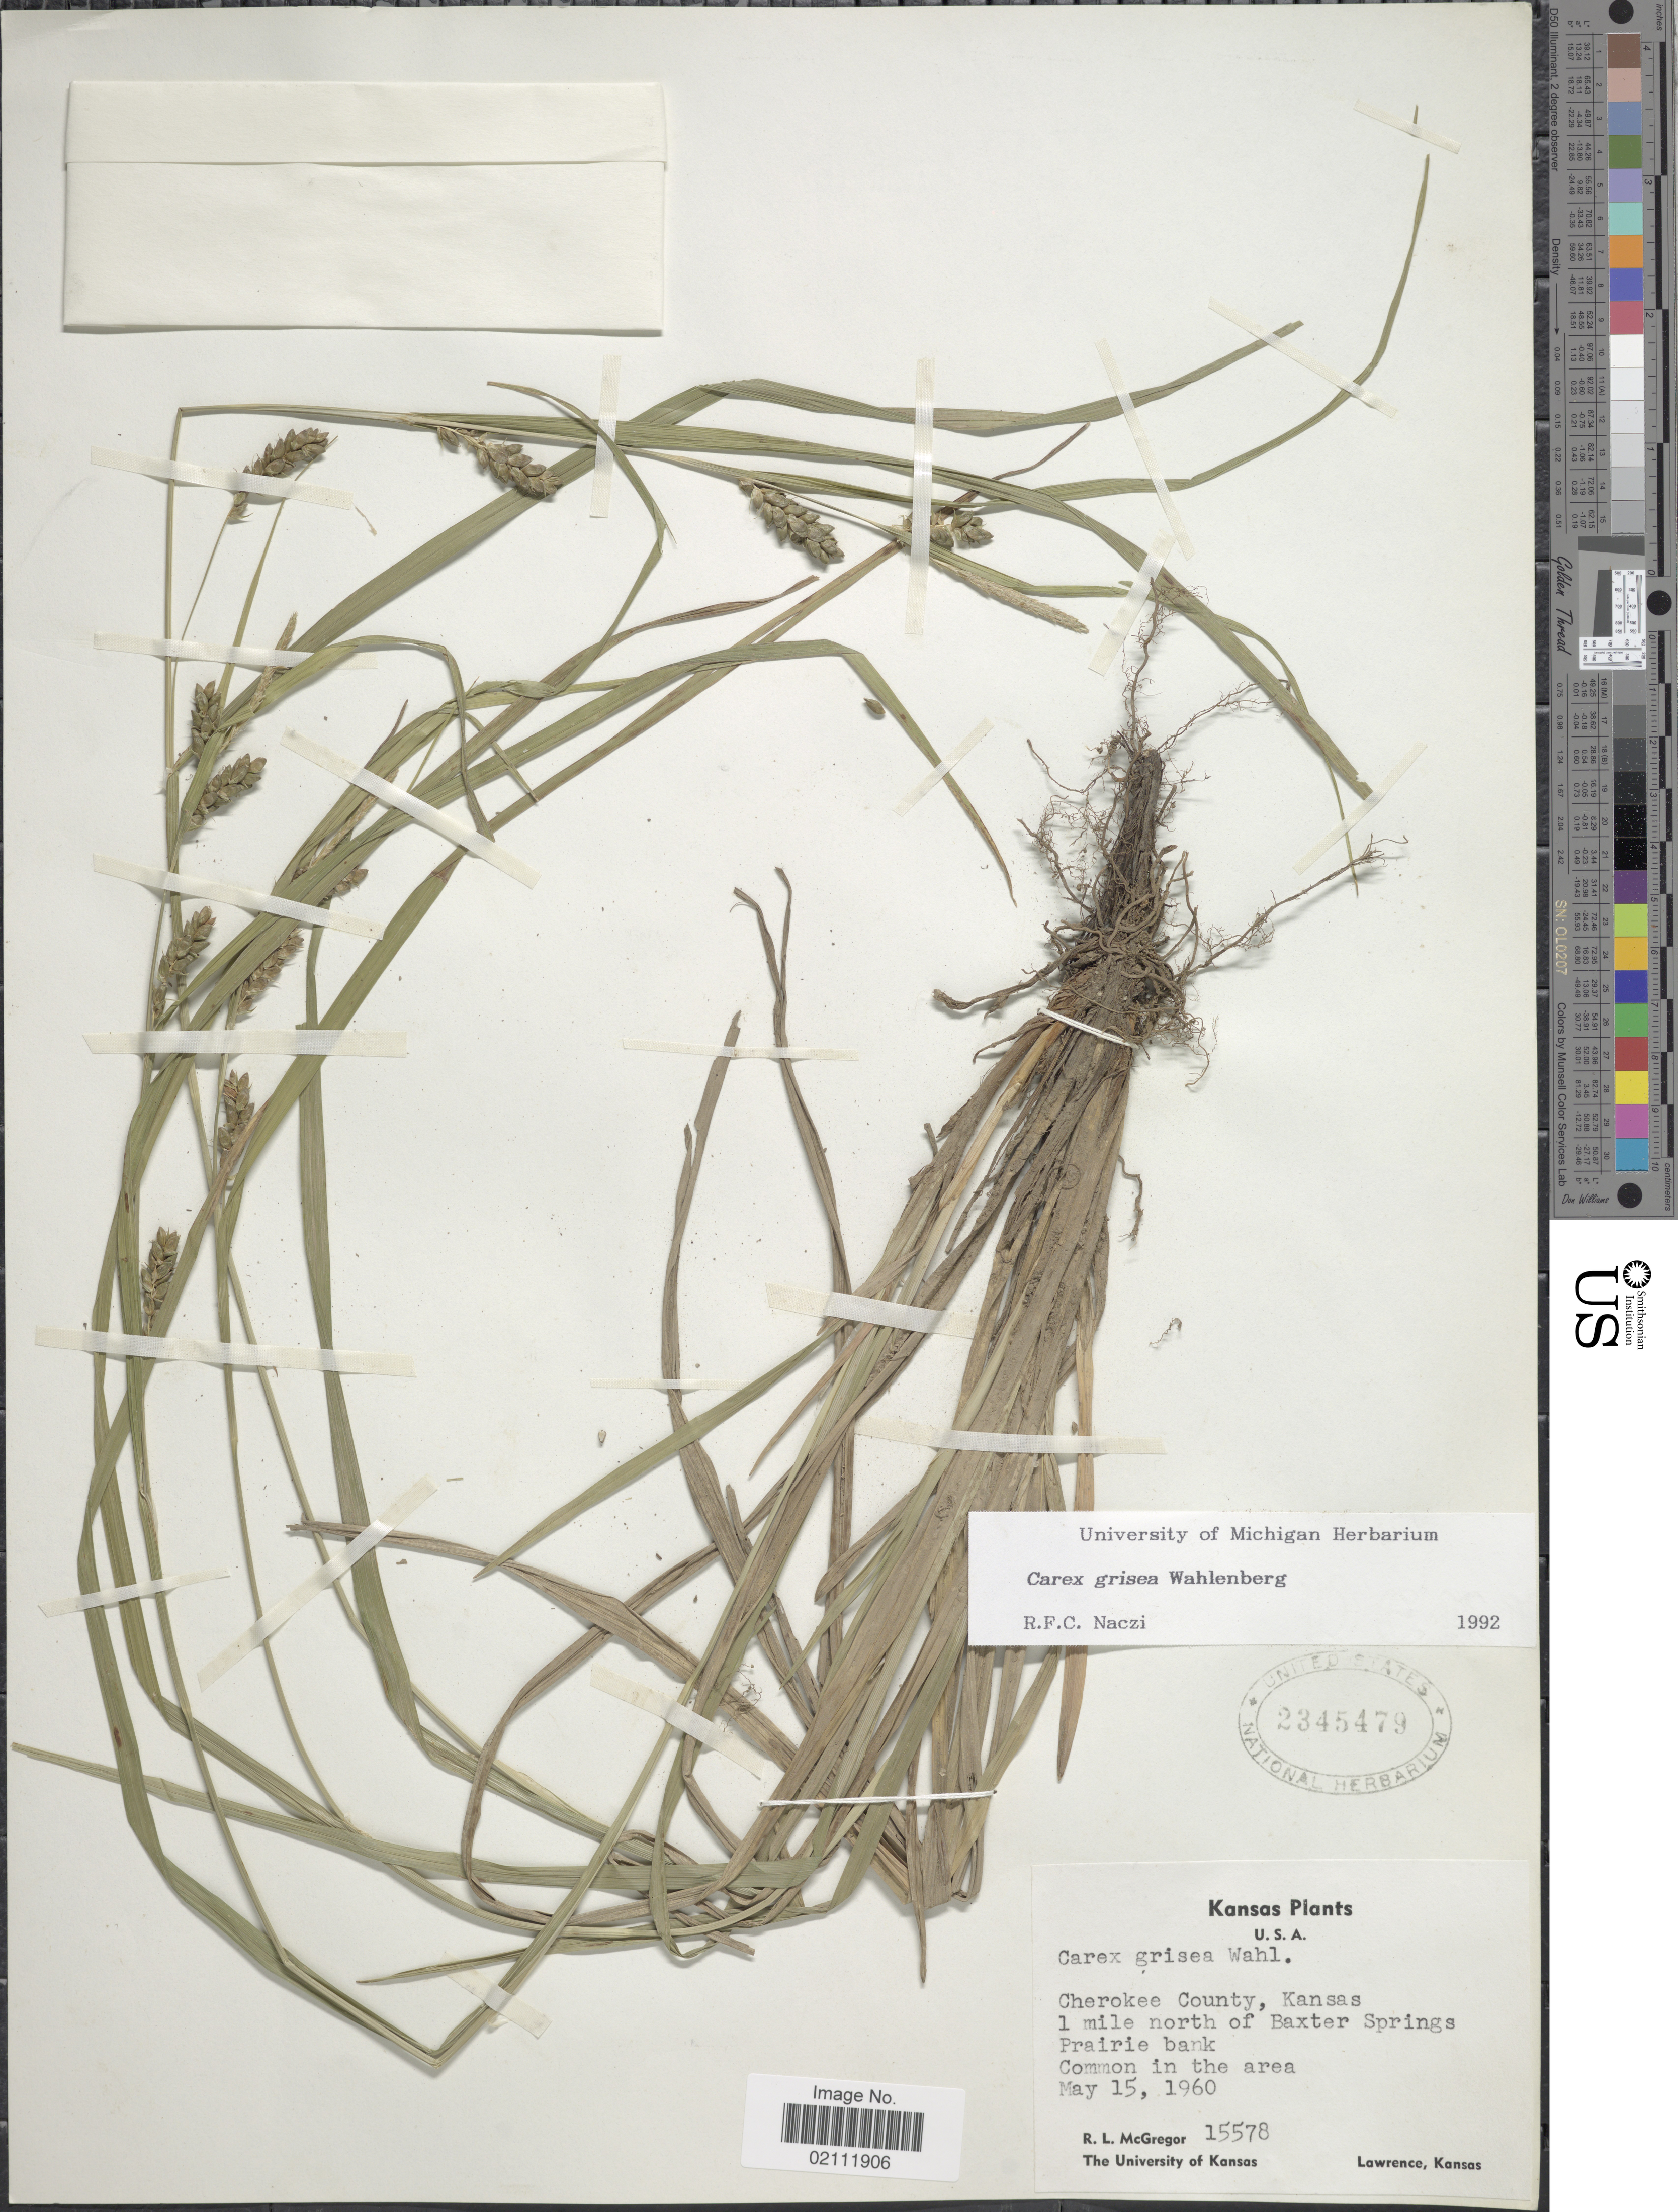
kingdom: Plantae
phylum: Tracheophyta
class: Liliopsida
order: Poales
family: Cyperaceae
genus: Carex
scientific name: Carex grisea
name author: Wahlenb.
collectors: R. McGregor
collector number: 15578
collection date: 1960-05-15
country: United States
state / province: Kansas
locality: Cherokee County, 1 mile north of Baxter Springs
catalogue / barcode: US 2345479